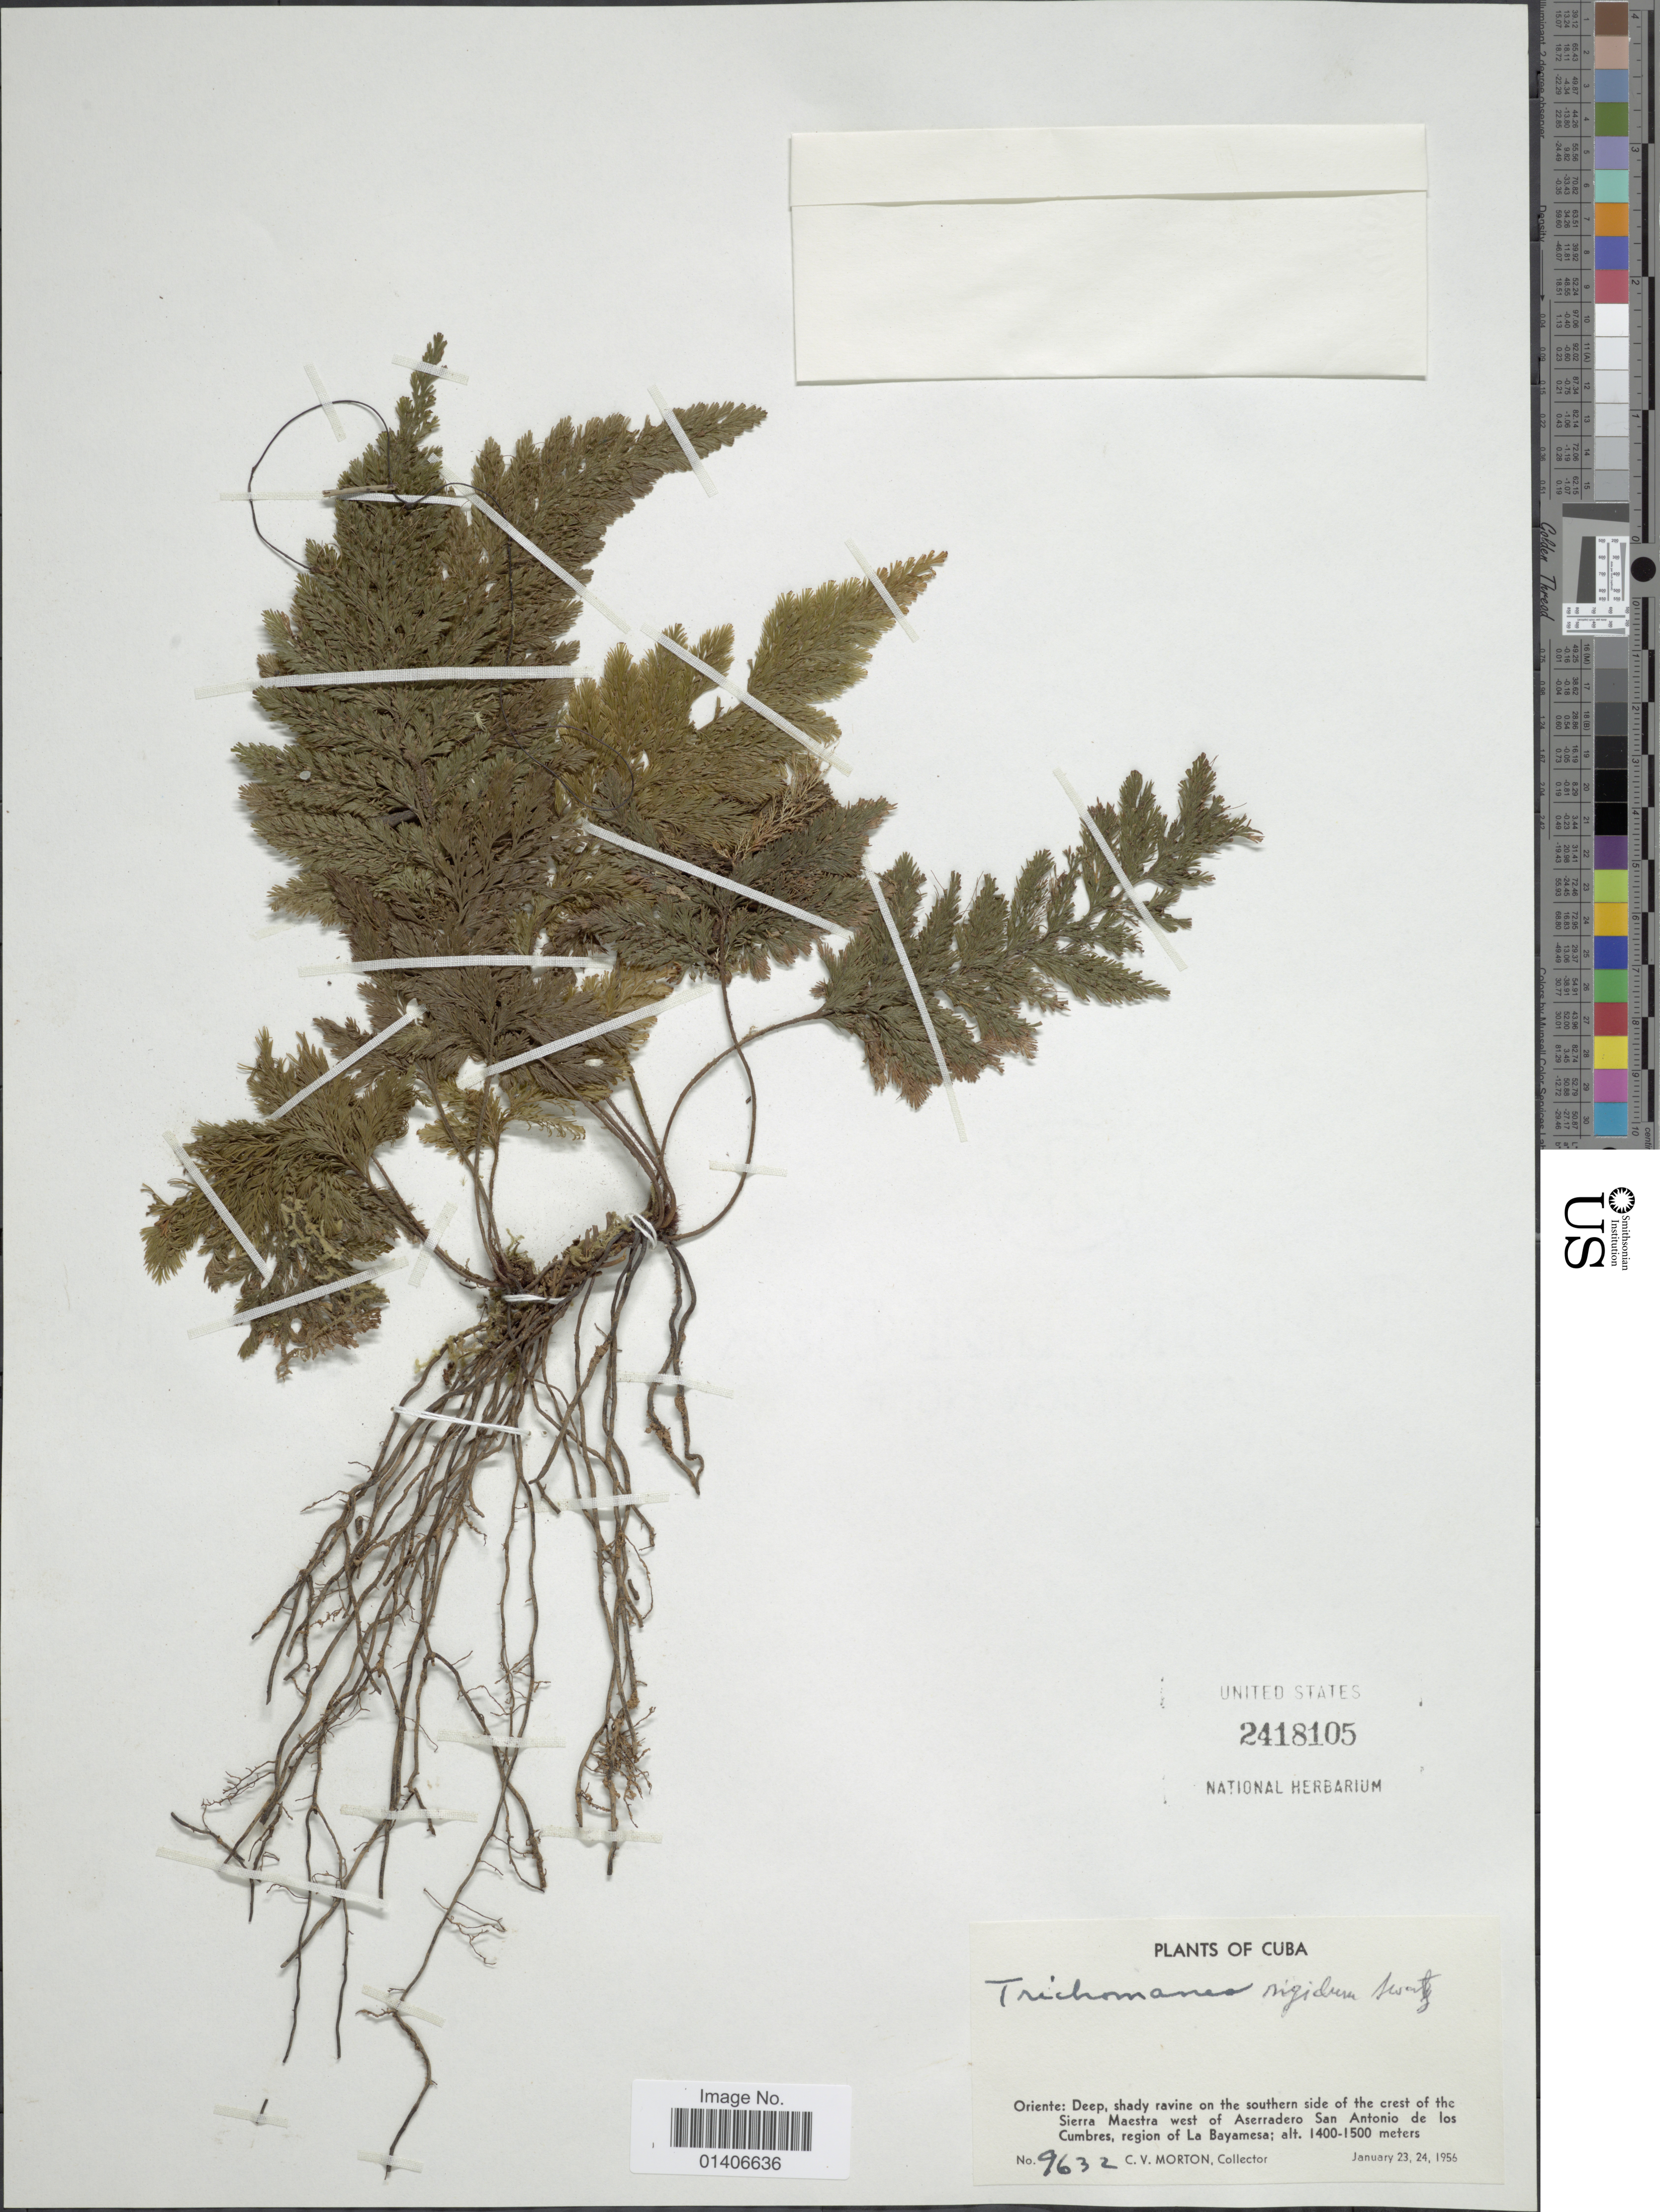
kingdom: Plantae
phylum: Tracheophyta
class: Polypodiopsida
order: Hymenophyllales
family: Hymenophyllaceae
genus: Abrodictyum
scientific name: Abrodictyum rigidum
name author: (Sw.) Ebihara & Dubuisson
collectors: C. V. Morton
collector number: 9632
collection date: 1956-01-23/1956-01-24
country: Cuba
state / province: Oriente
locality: Deep, shady ravine on the southern side of the crest of the Sierra Maestre west of Aerradero San Antonio de los Cumbres, region of La Bayamesa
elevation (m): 1400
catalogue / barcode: US 2418105